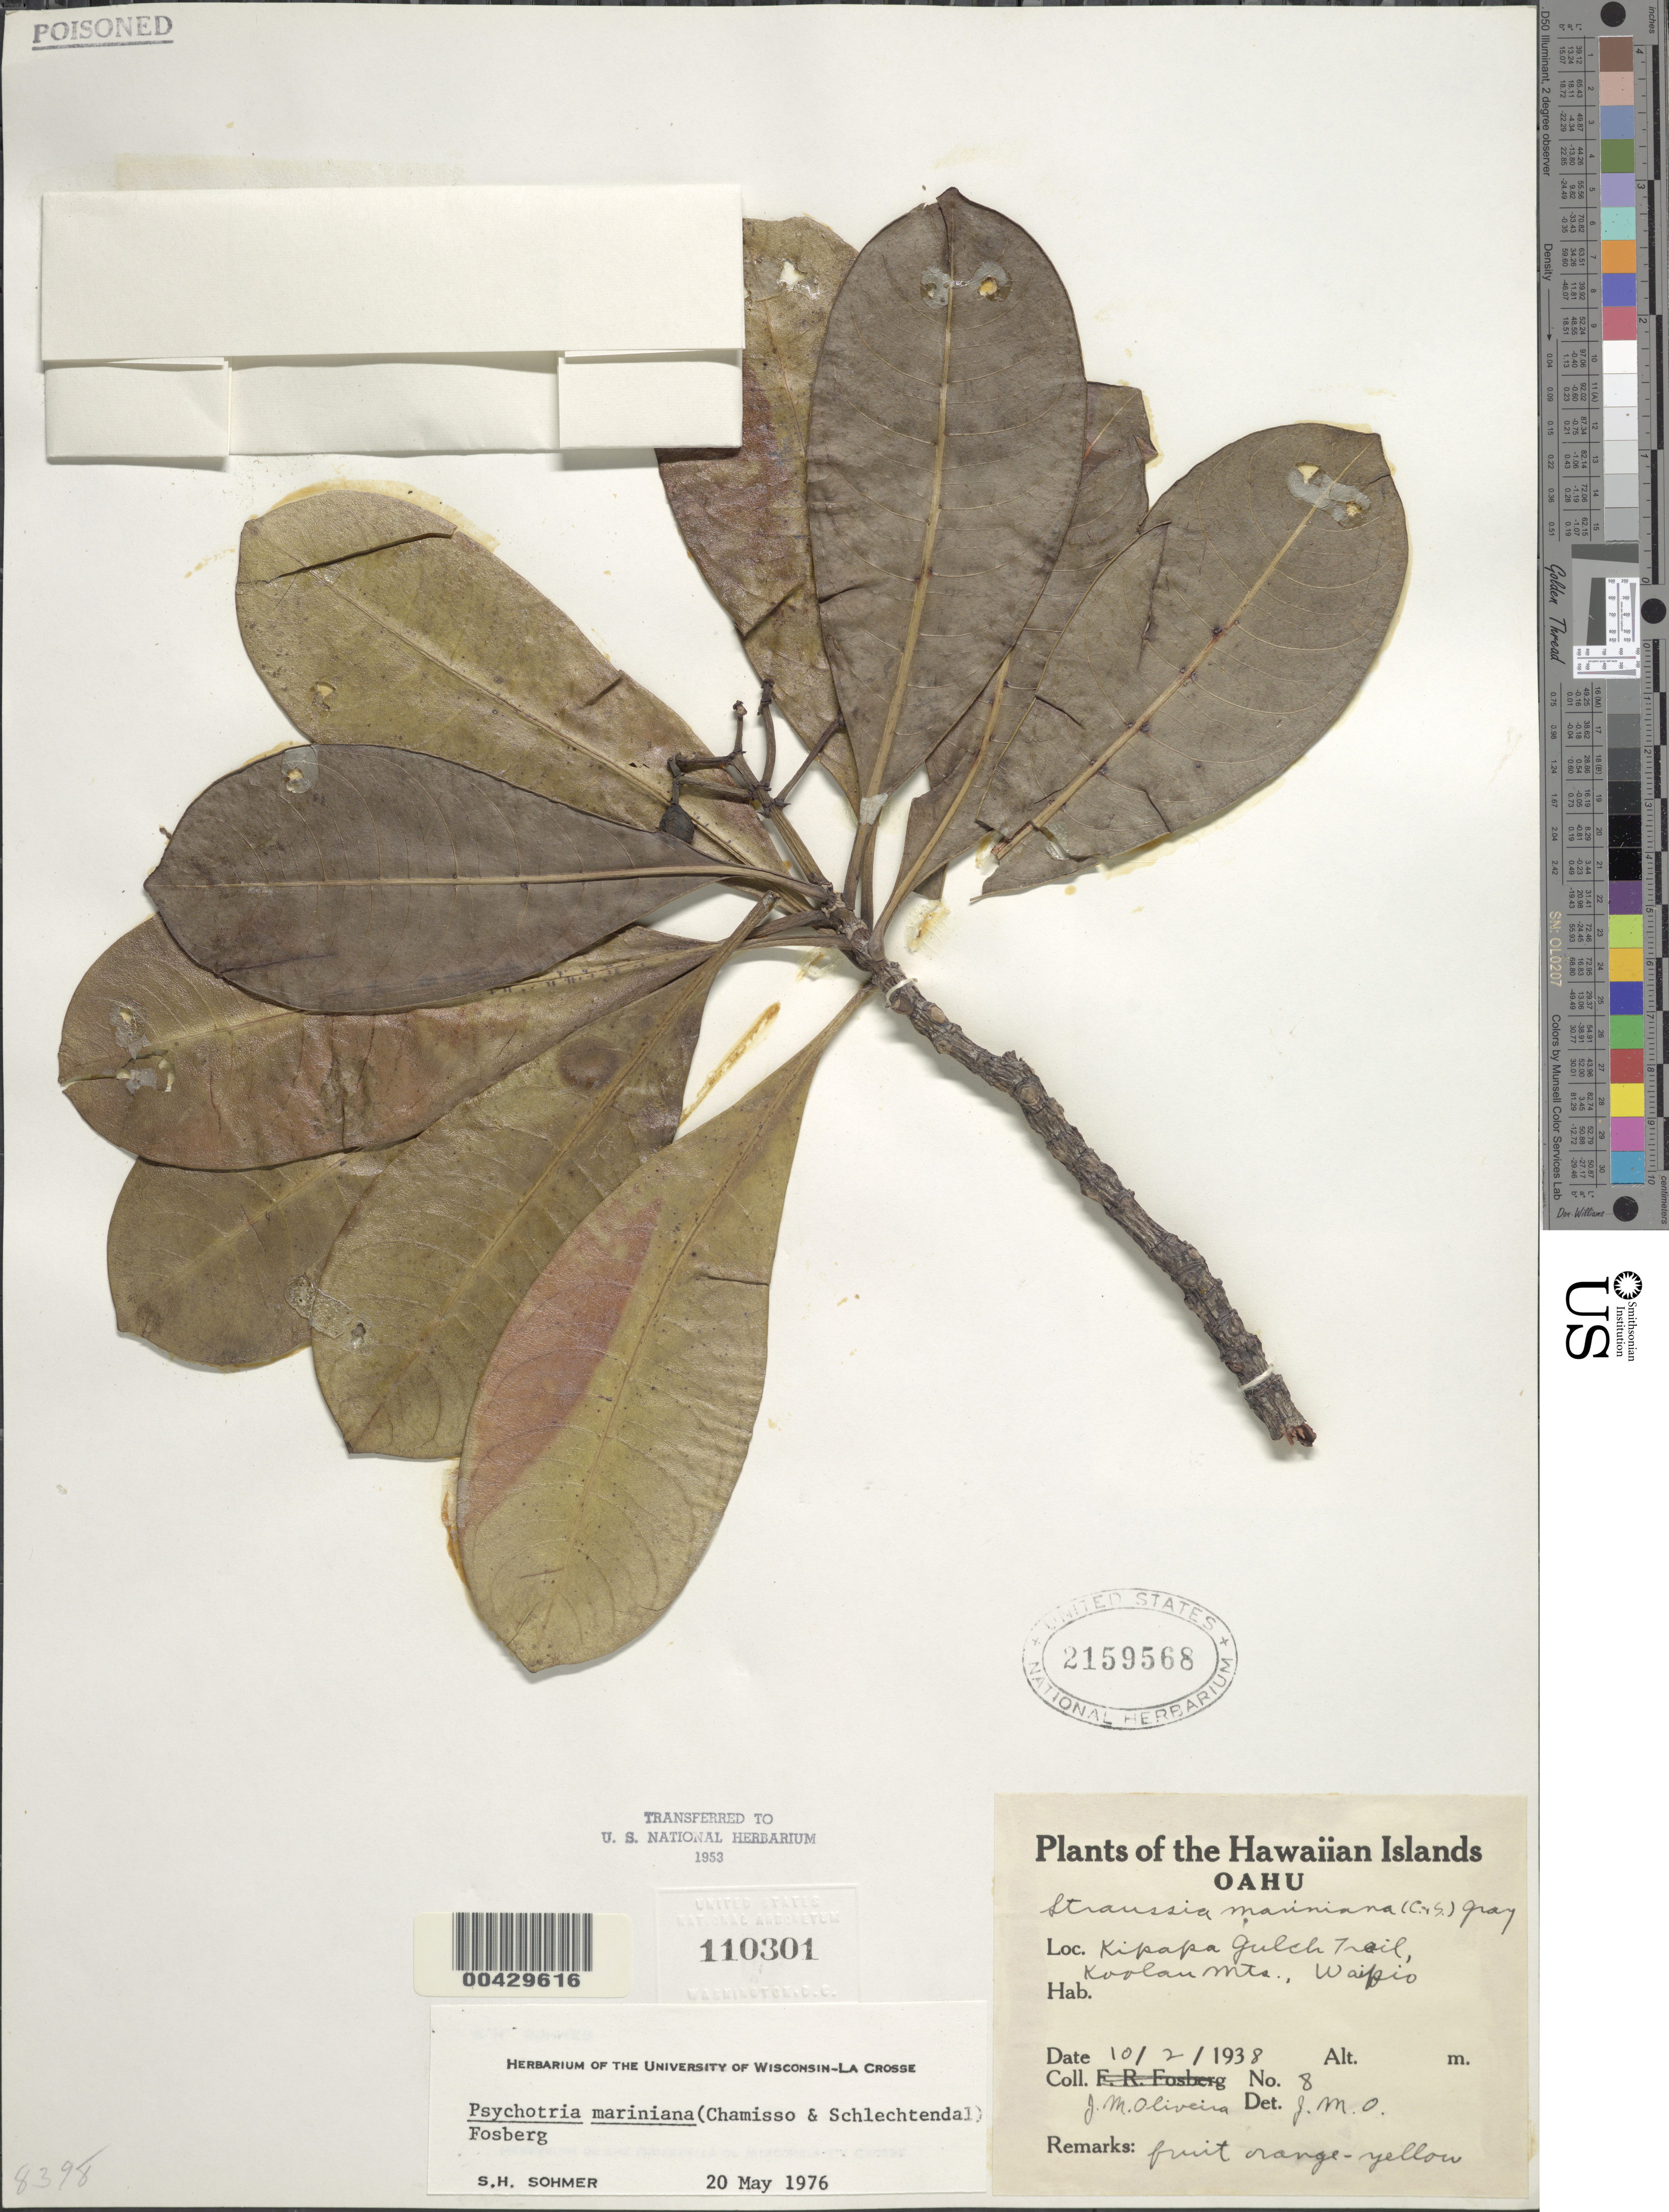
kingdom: Plantae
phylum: Tracheophyta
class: Magnoliopsida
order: Gentianales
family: Rubiaceae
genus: Psychotria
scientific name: Psychotria mariniana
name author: (Cham. & Schltdl.) Fosberg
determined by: Sohmer, S. H.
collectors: J. Oliveira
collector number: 8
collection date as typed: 2 Oct 1938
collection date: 1938-10-02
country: United States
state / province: Hawaii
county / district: Honolulu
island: Oahu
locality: Kipapa Gulch Trail, Koolau Mts., Waipio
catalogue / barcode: US 2159568